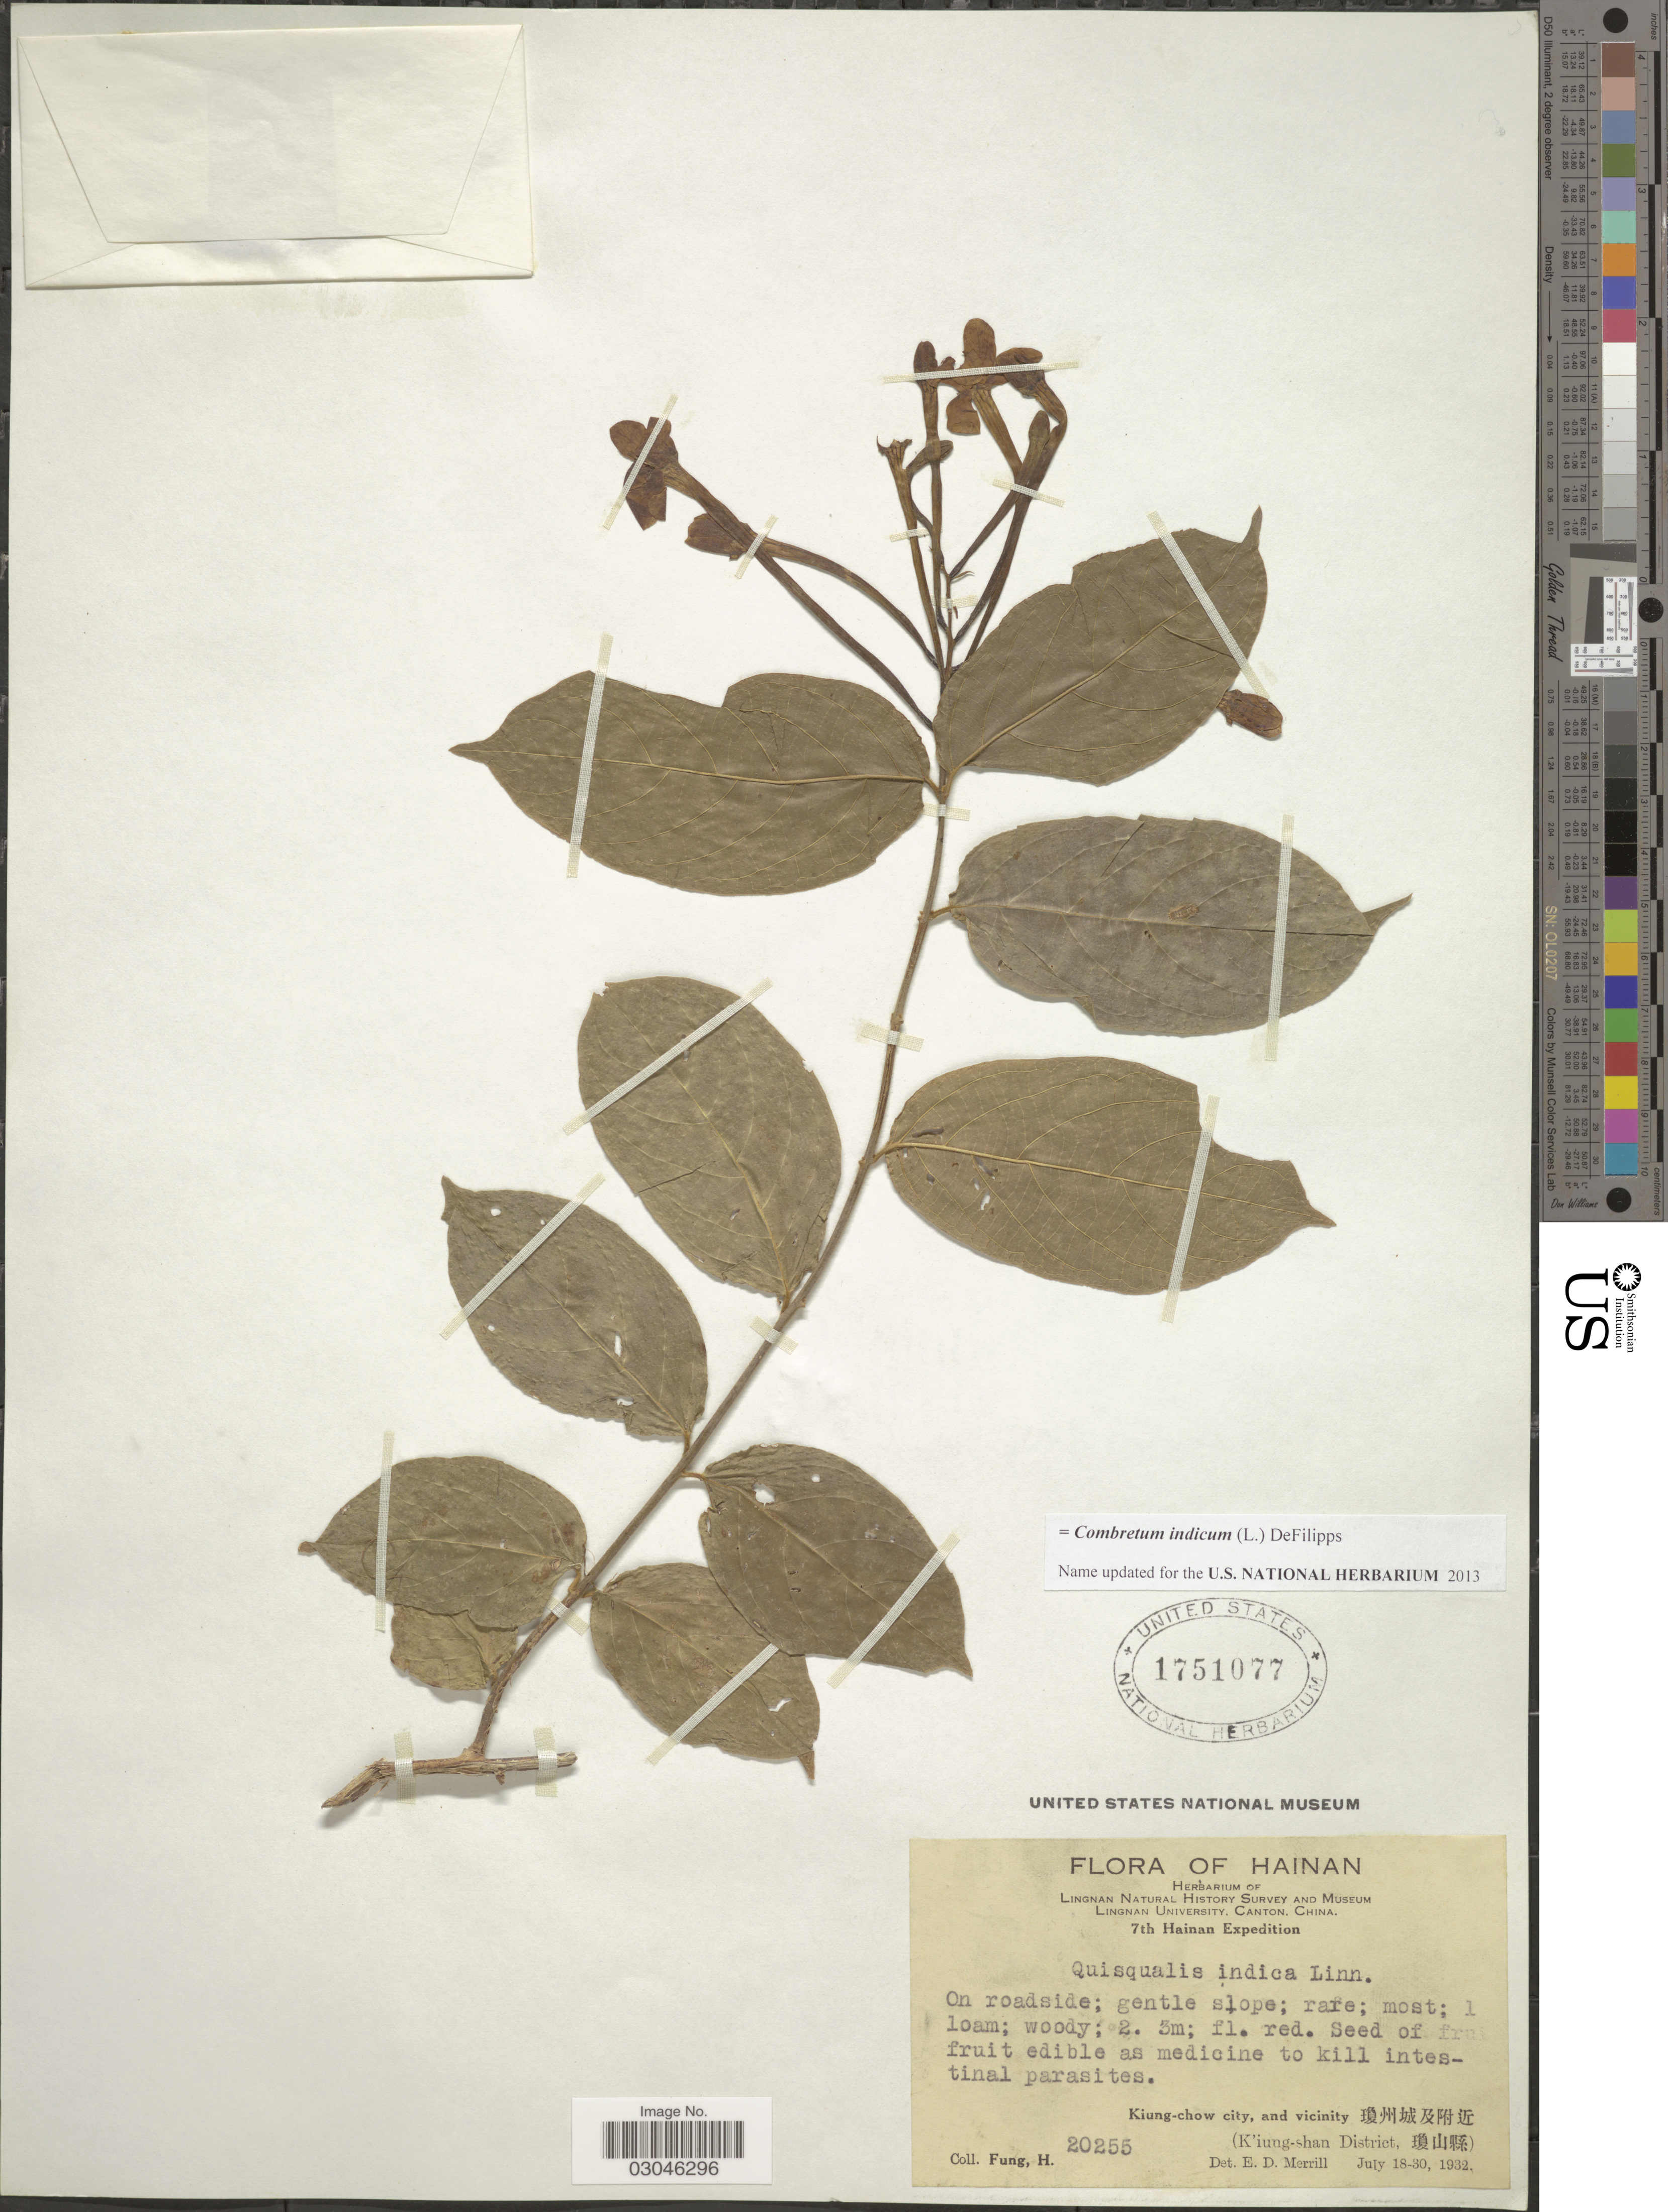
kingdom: Plantae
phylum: Tracheophyta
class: Magnoliopsida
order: Myrtales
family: Combretaceae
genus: Combretum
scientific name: Combretum indicum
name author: (L.) DeFilipps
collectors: H. Fung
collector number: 20255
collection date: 1932-07-18/1932-07-30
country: China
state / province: Hainan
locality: Kiung-chow city, and vicinity [Foreign script] (K'iung-shan District)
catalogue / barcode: US 1751077